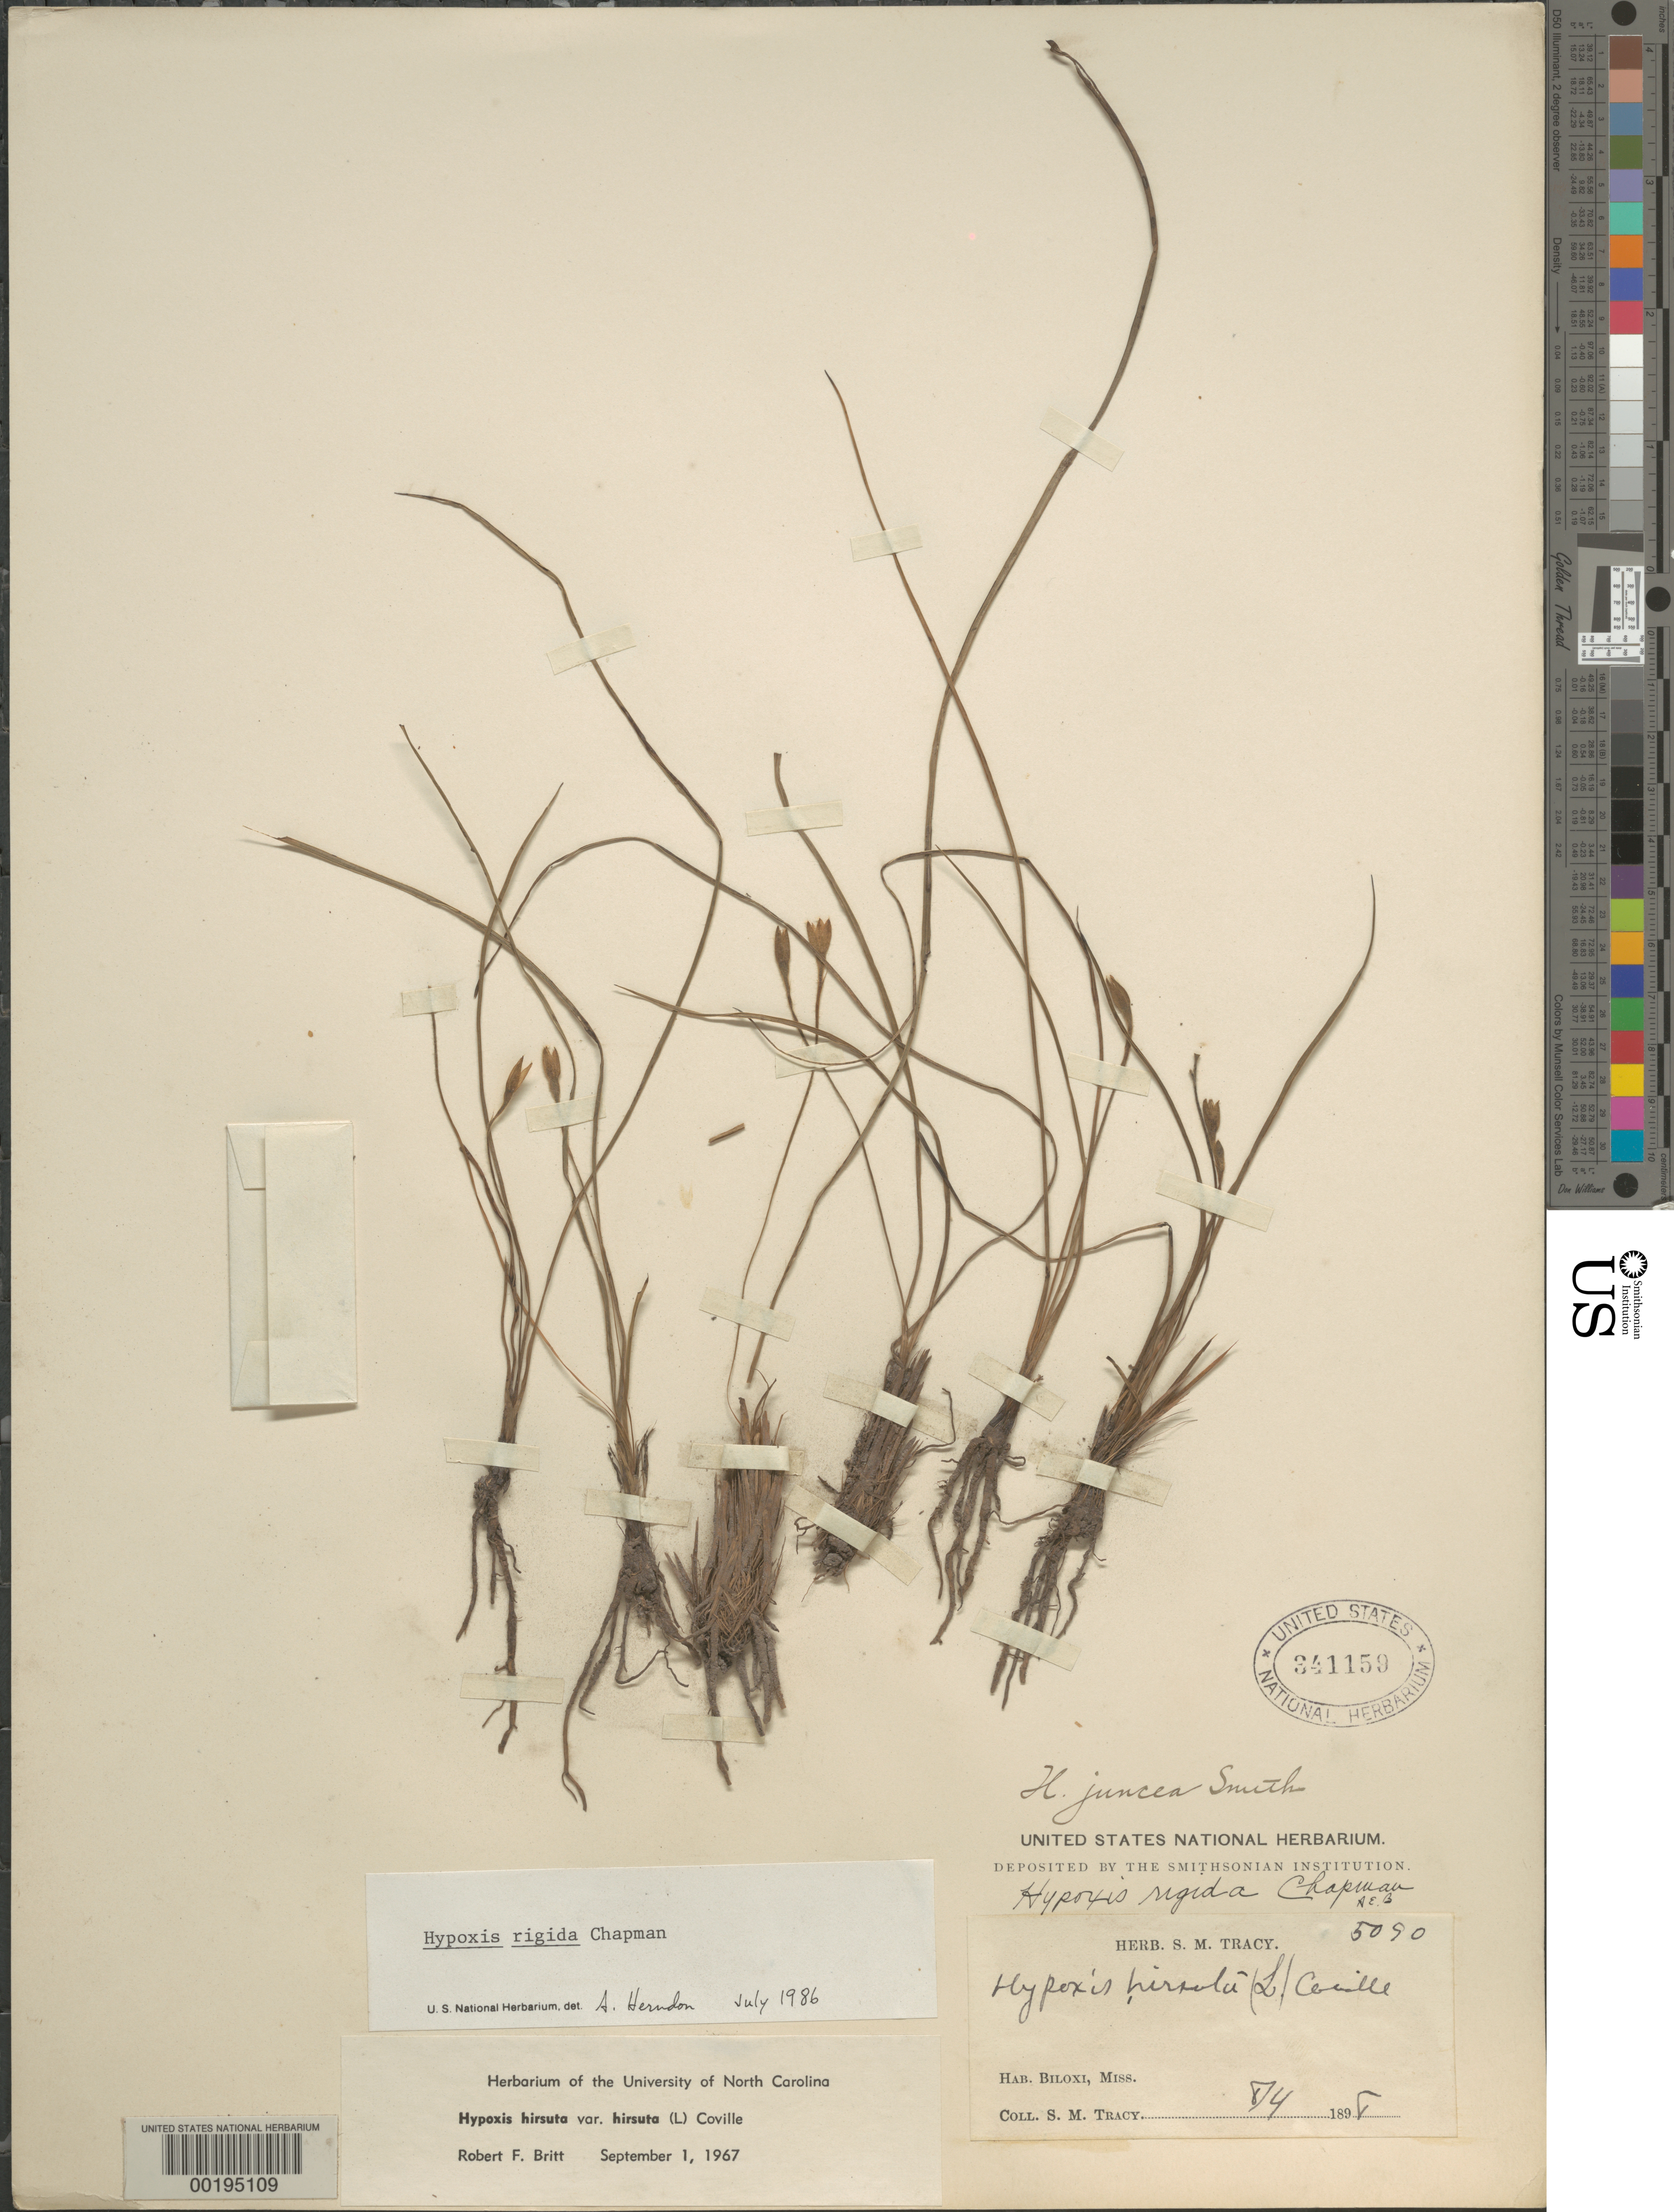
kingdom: Plantae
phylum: Tracheophyta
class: Liliopsida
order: Asparagales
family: Hypoxidaceae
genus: Hypoxis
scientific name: Hypoxis rigida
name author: Chapm.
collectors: S. M. Tracy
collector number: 5090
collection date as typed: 21 Aug 1898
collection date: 1898-08-21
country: United States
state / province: Mississippi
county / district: Harrison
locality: Biloxi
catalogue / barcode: US 341159